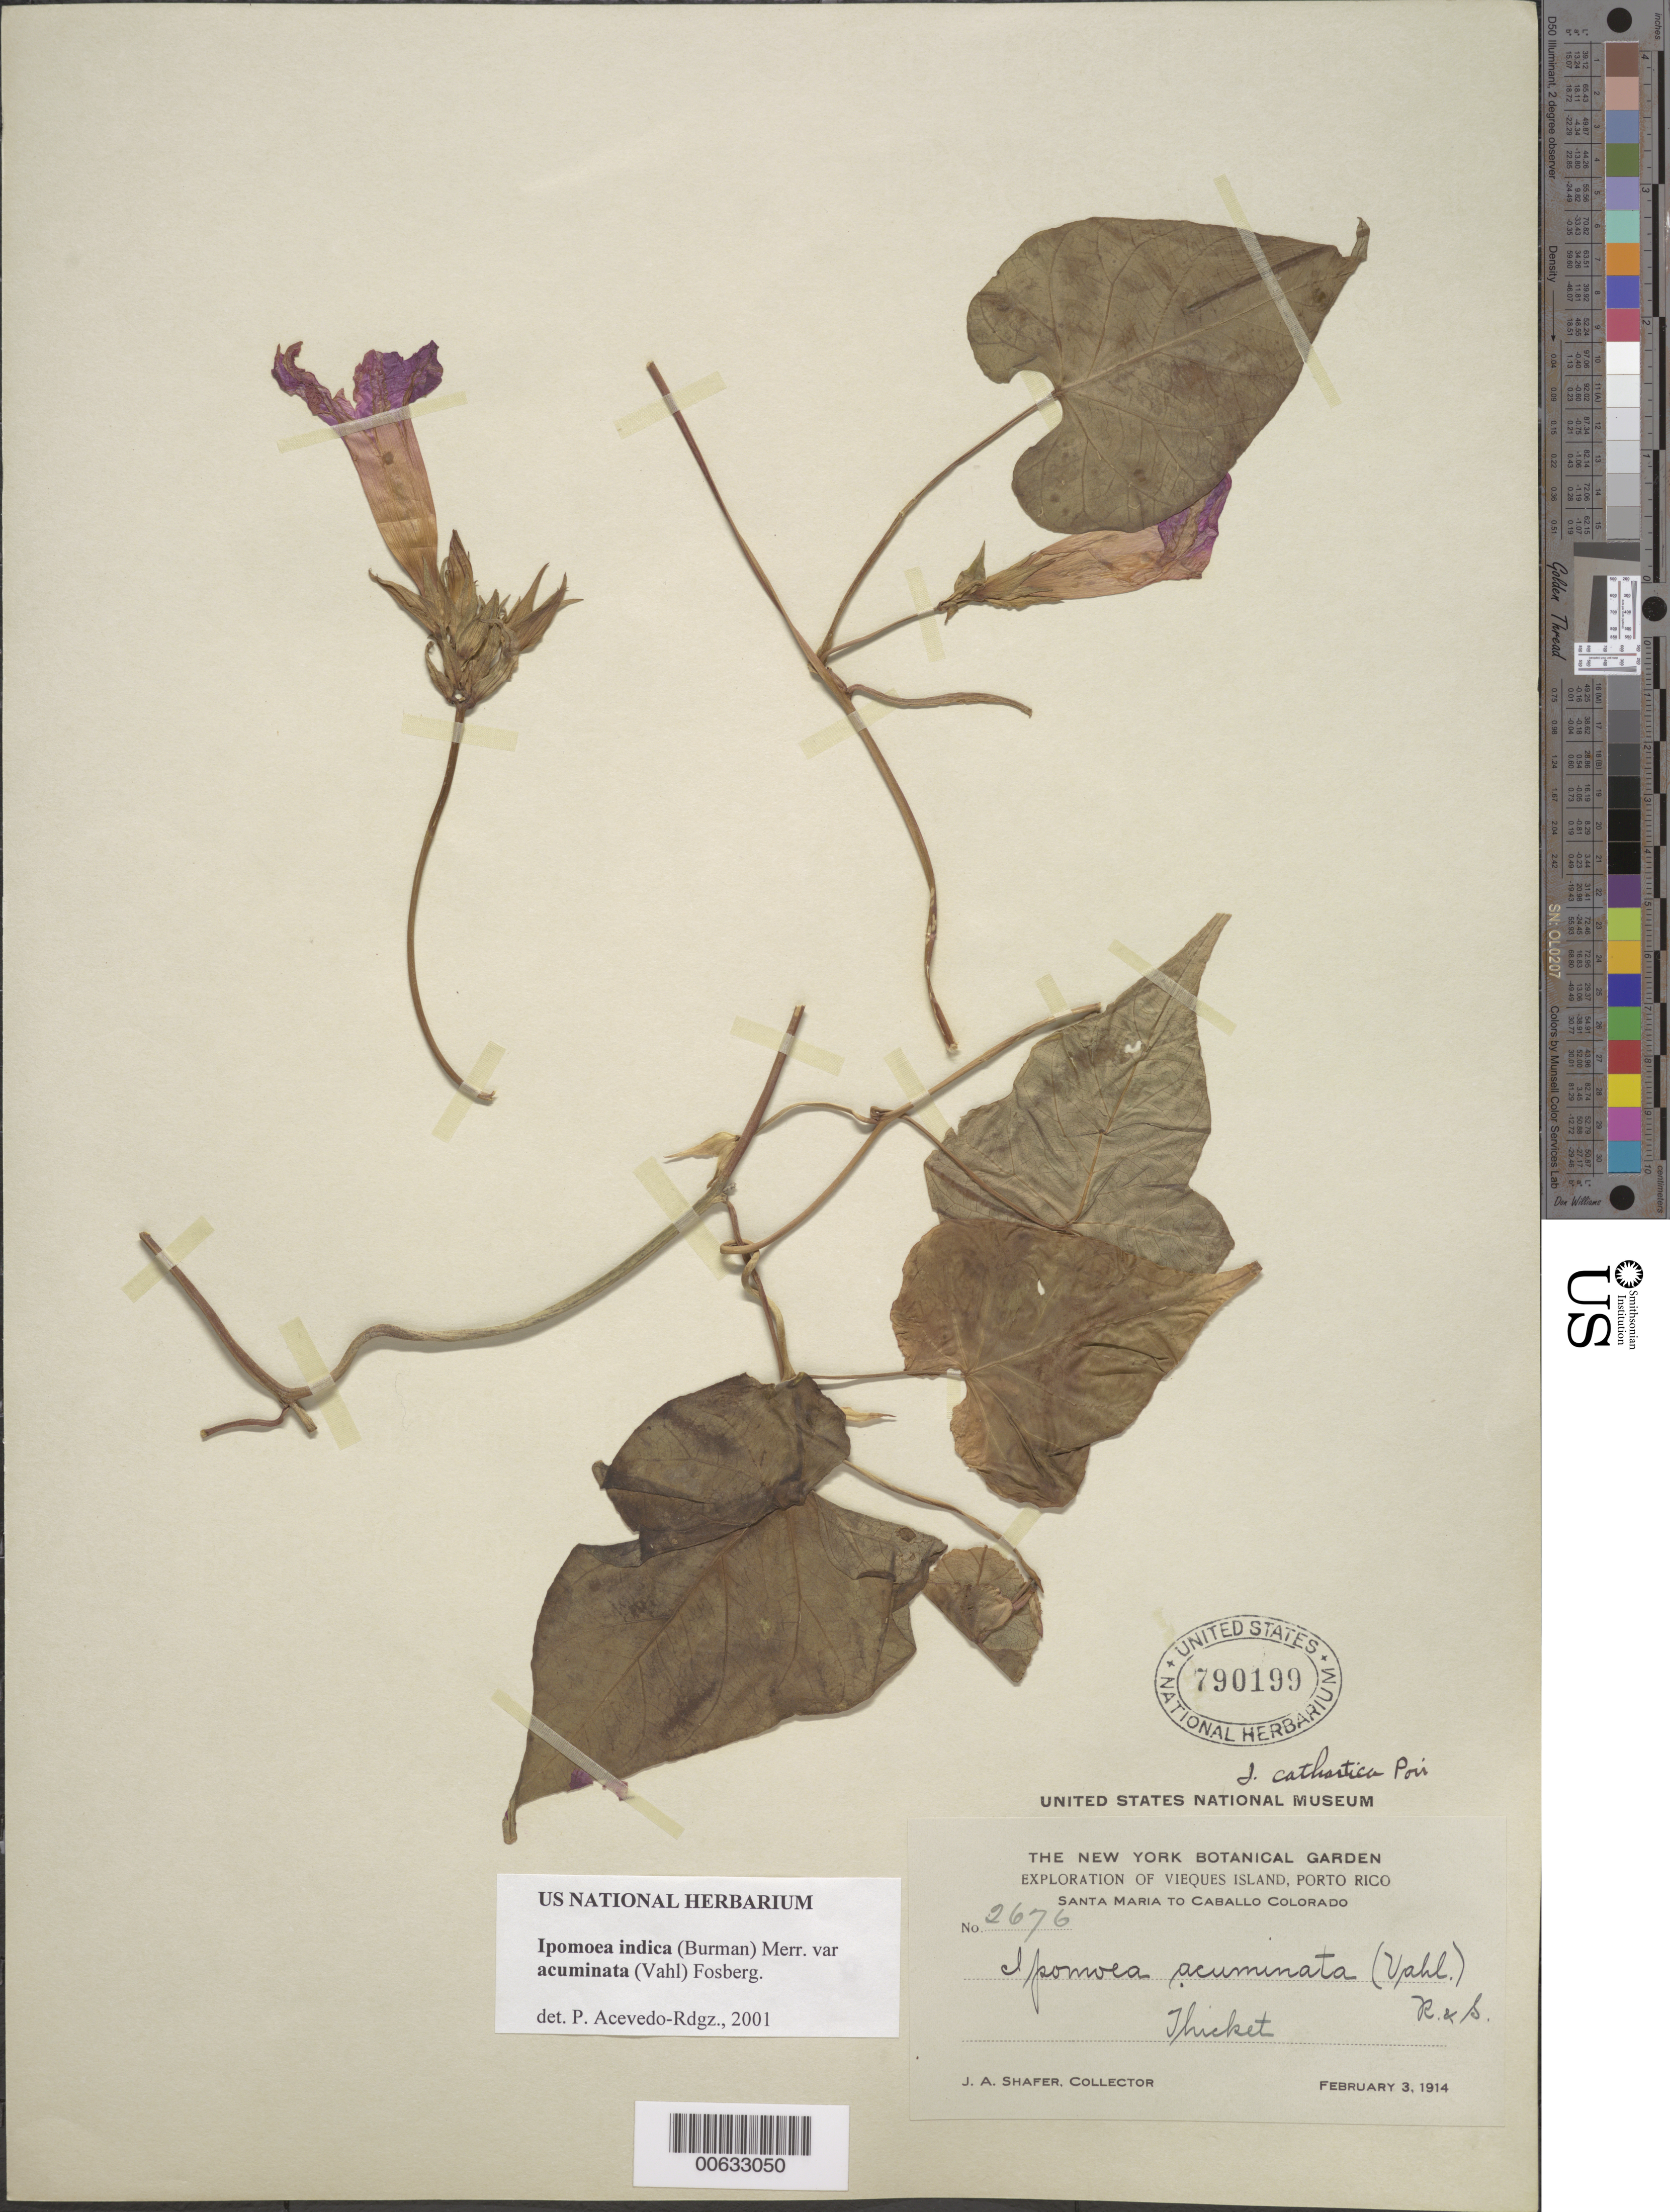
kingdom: Plantae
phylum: Tracheophyta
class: Magnoliopsida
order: Solanales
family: Convolvulaceae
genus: Ipomoea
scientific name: Ipomoea indica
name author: (Burm.) Merr.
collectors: J. A. Shafer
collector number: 2676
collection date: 1914-02-03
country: Puerto Rico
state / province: Vieques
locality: Vieques Island, Porto Rico, Santa Maria to Caballo Colorado.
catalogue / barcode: US 790199